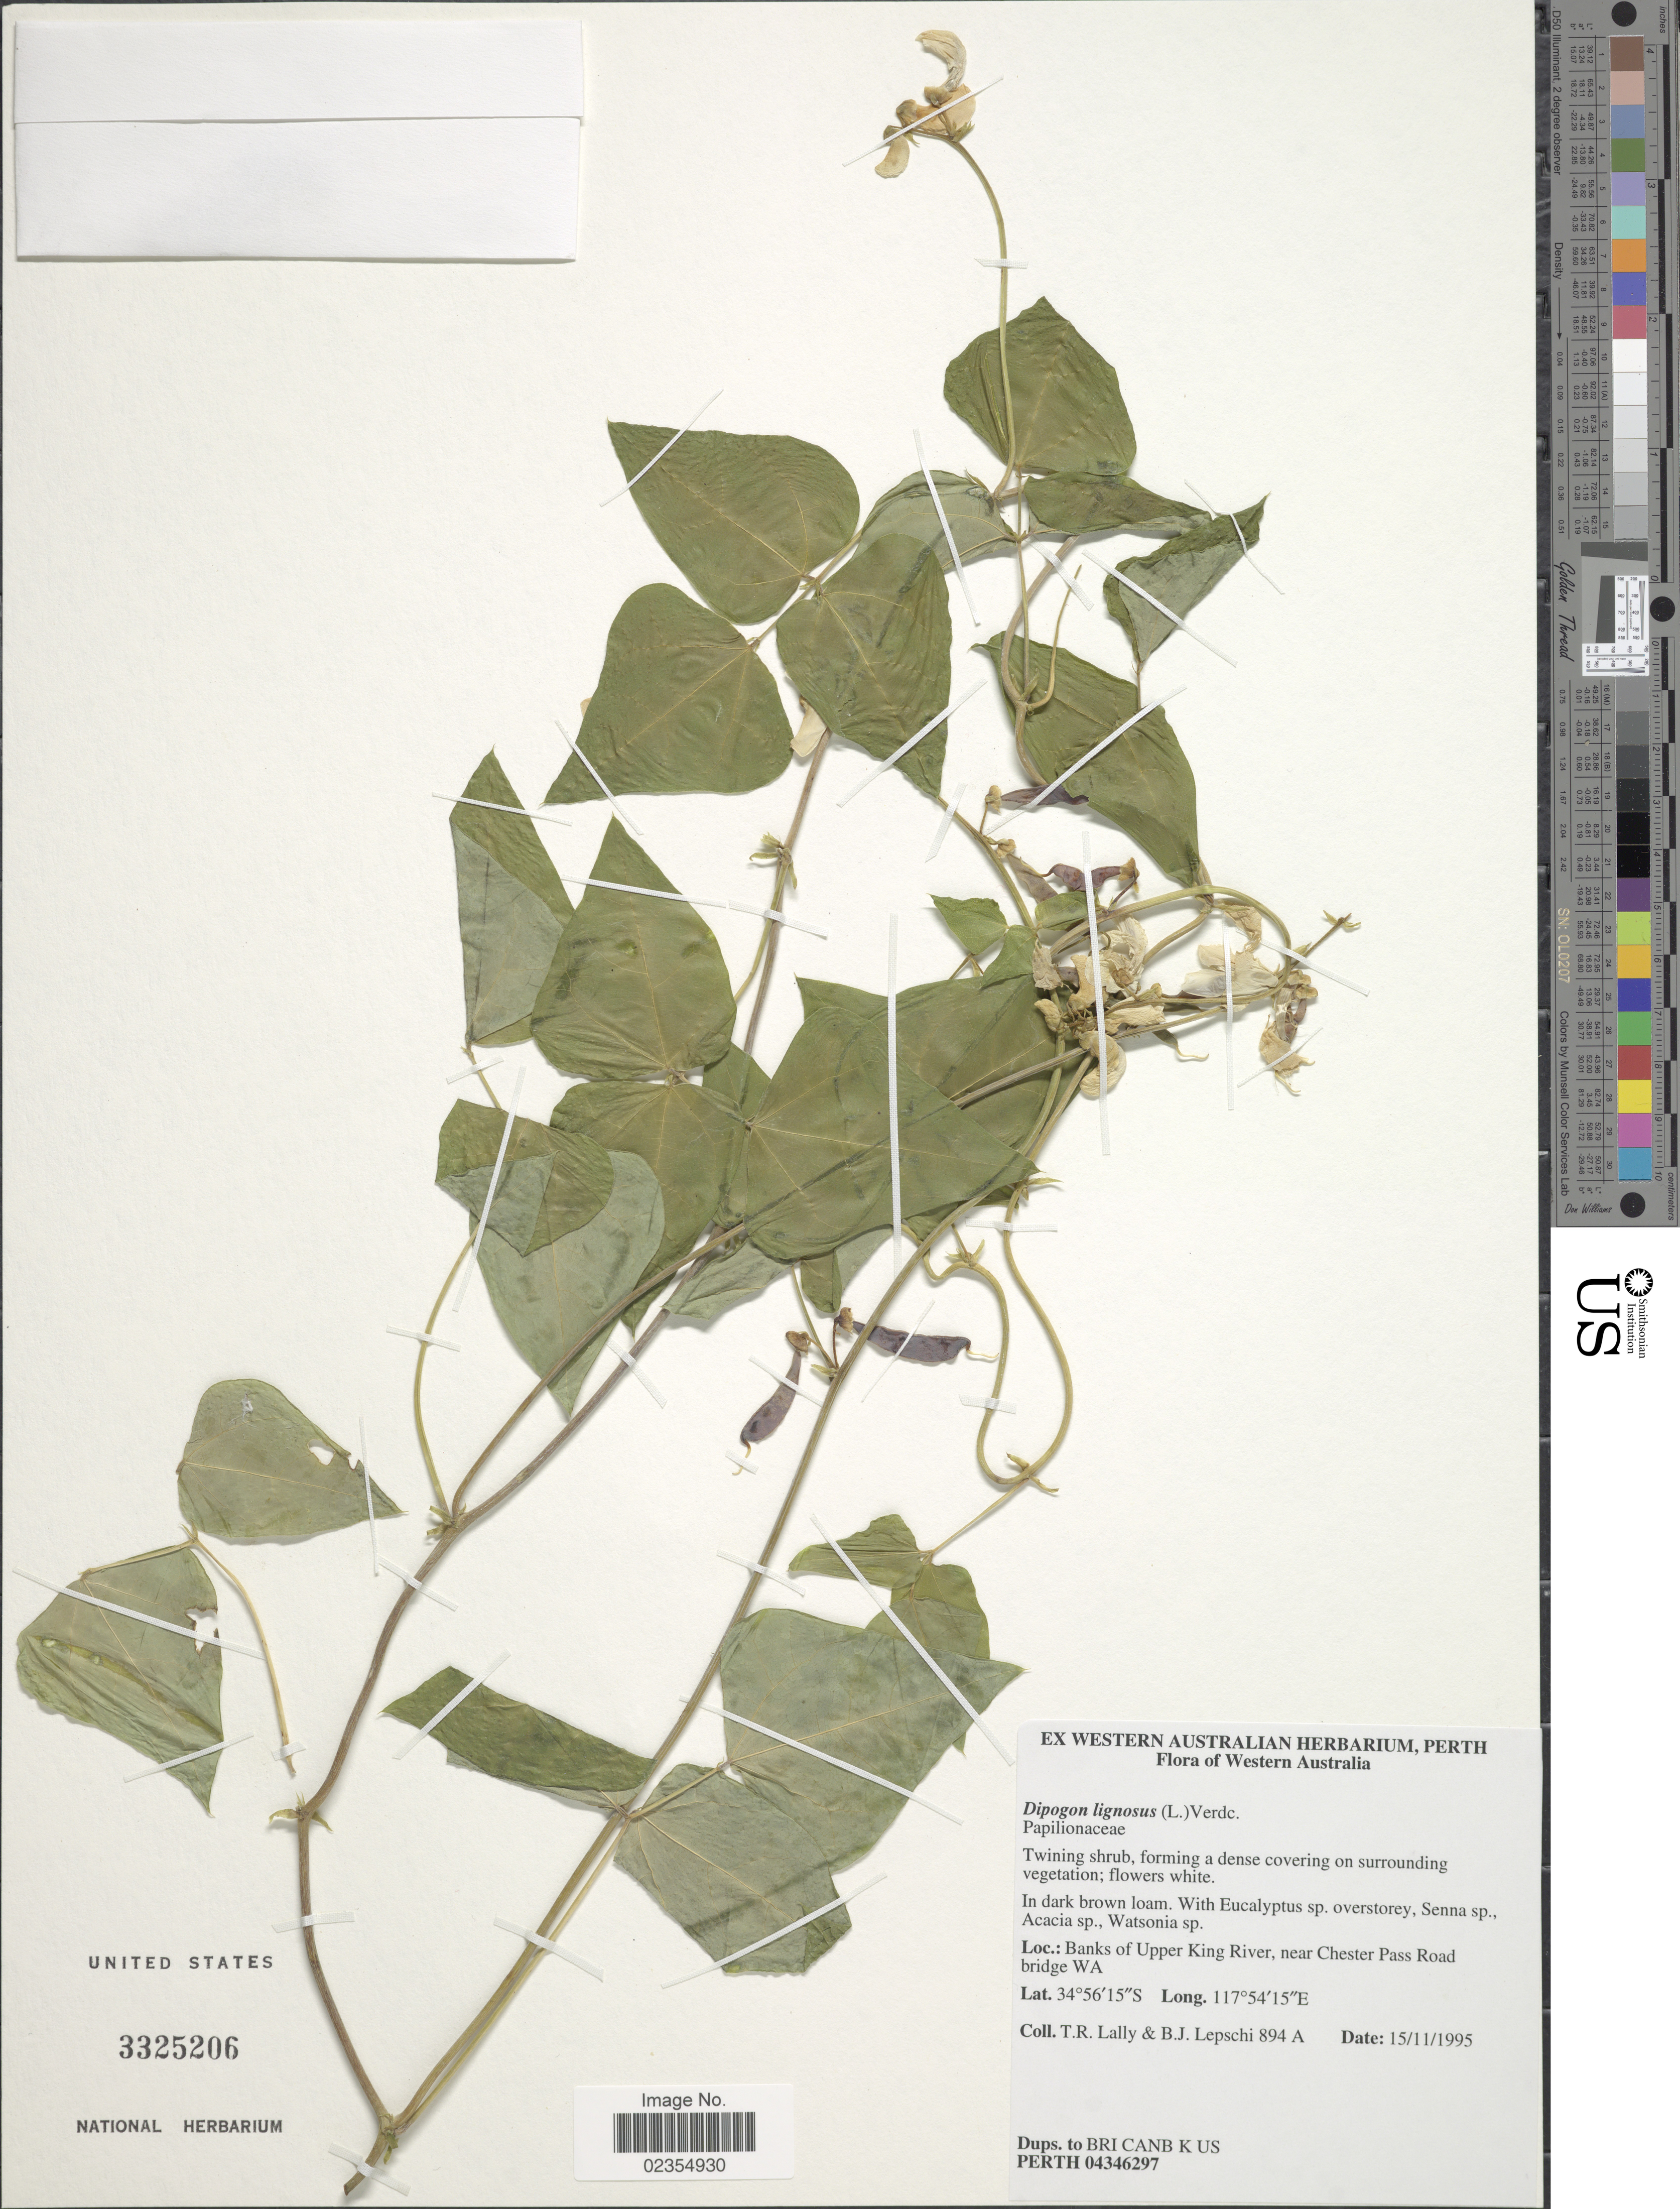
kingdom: Plantae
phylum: Tracheophyta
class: Magnoliopsida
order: Fabales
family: Fabaceae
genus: Dipogon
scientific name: Dipogon lignosus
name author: (L.) Verdc.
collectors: T. R. Lally & B. Lepschi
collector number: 894A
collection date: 1995-11-15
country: Australia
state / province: Western Australia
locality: Banks of Upper King River, near Chester Pass Road bridge WA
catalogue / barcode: US 3325206